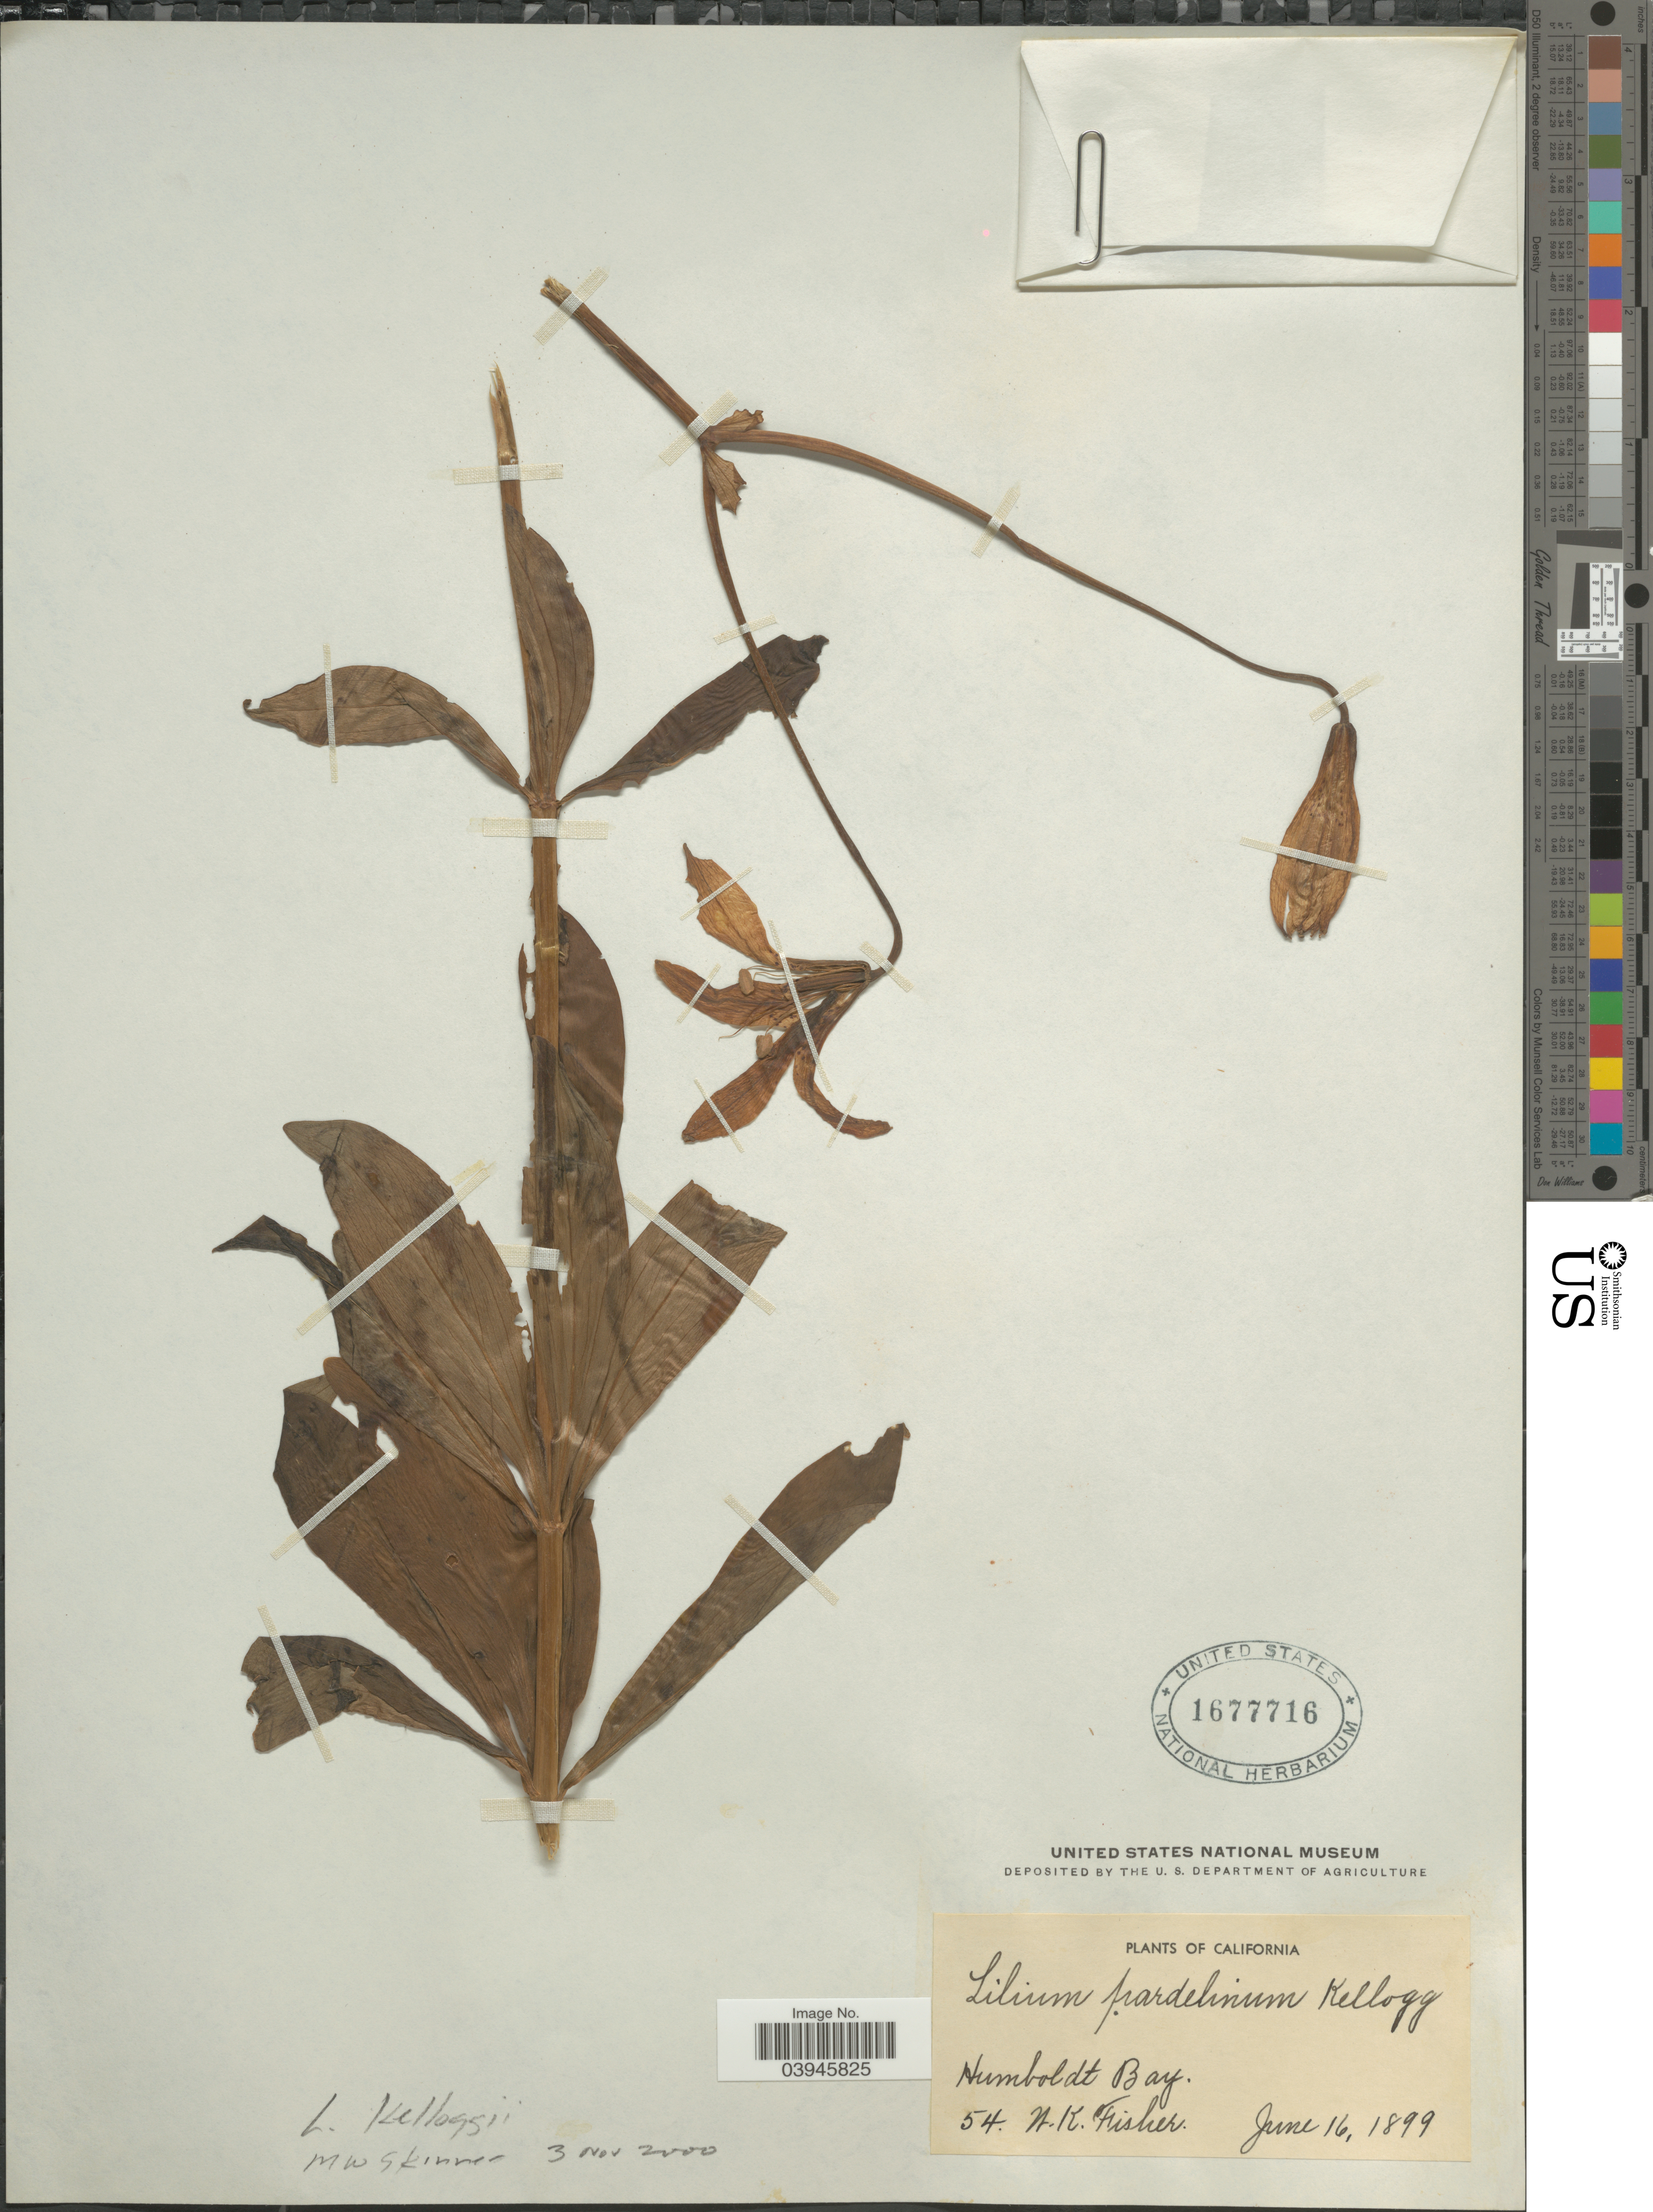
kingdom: Plantae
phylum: Tracheophyta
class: Liliopsida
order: Liliales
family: Liliaceae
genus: Lilium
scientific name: Lilium kelloggii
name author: Purdy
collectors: W. K. Fisher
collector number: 54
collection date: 1899-06-16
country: United States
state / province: California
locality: Humboldt Bay.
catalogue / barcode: US 1677716